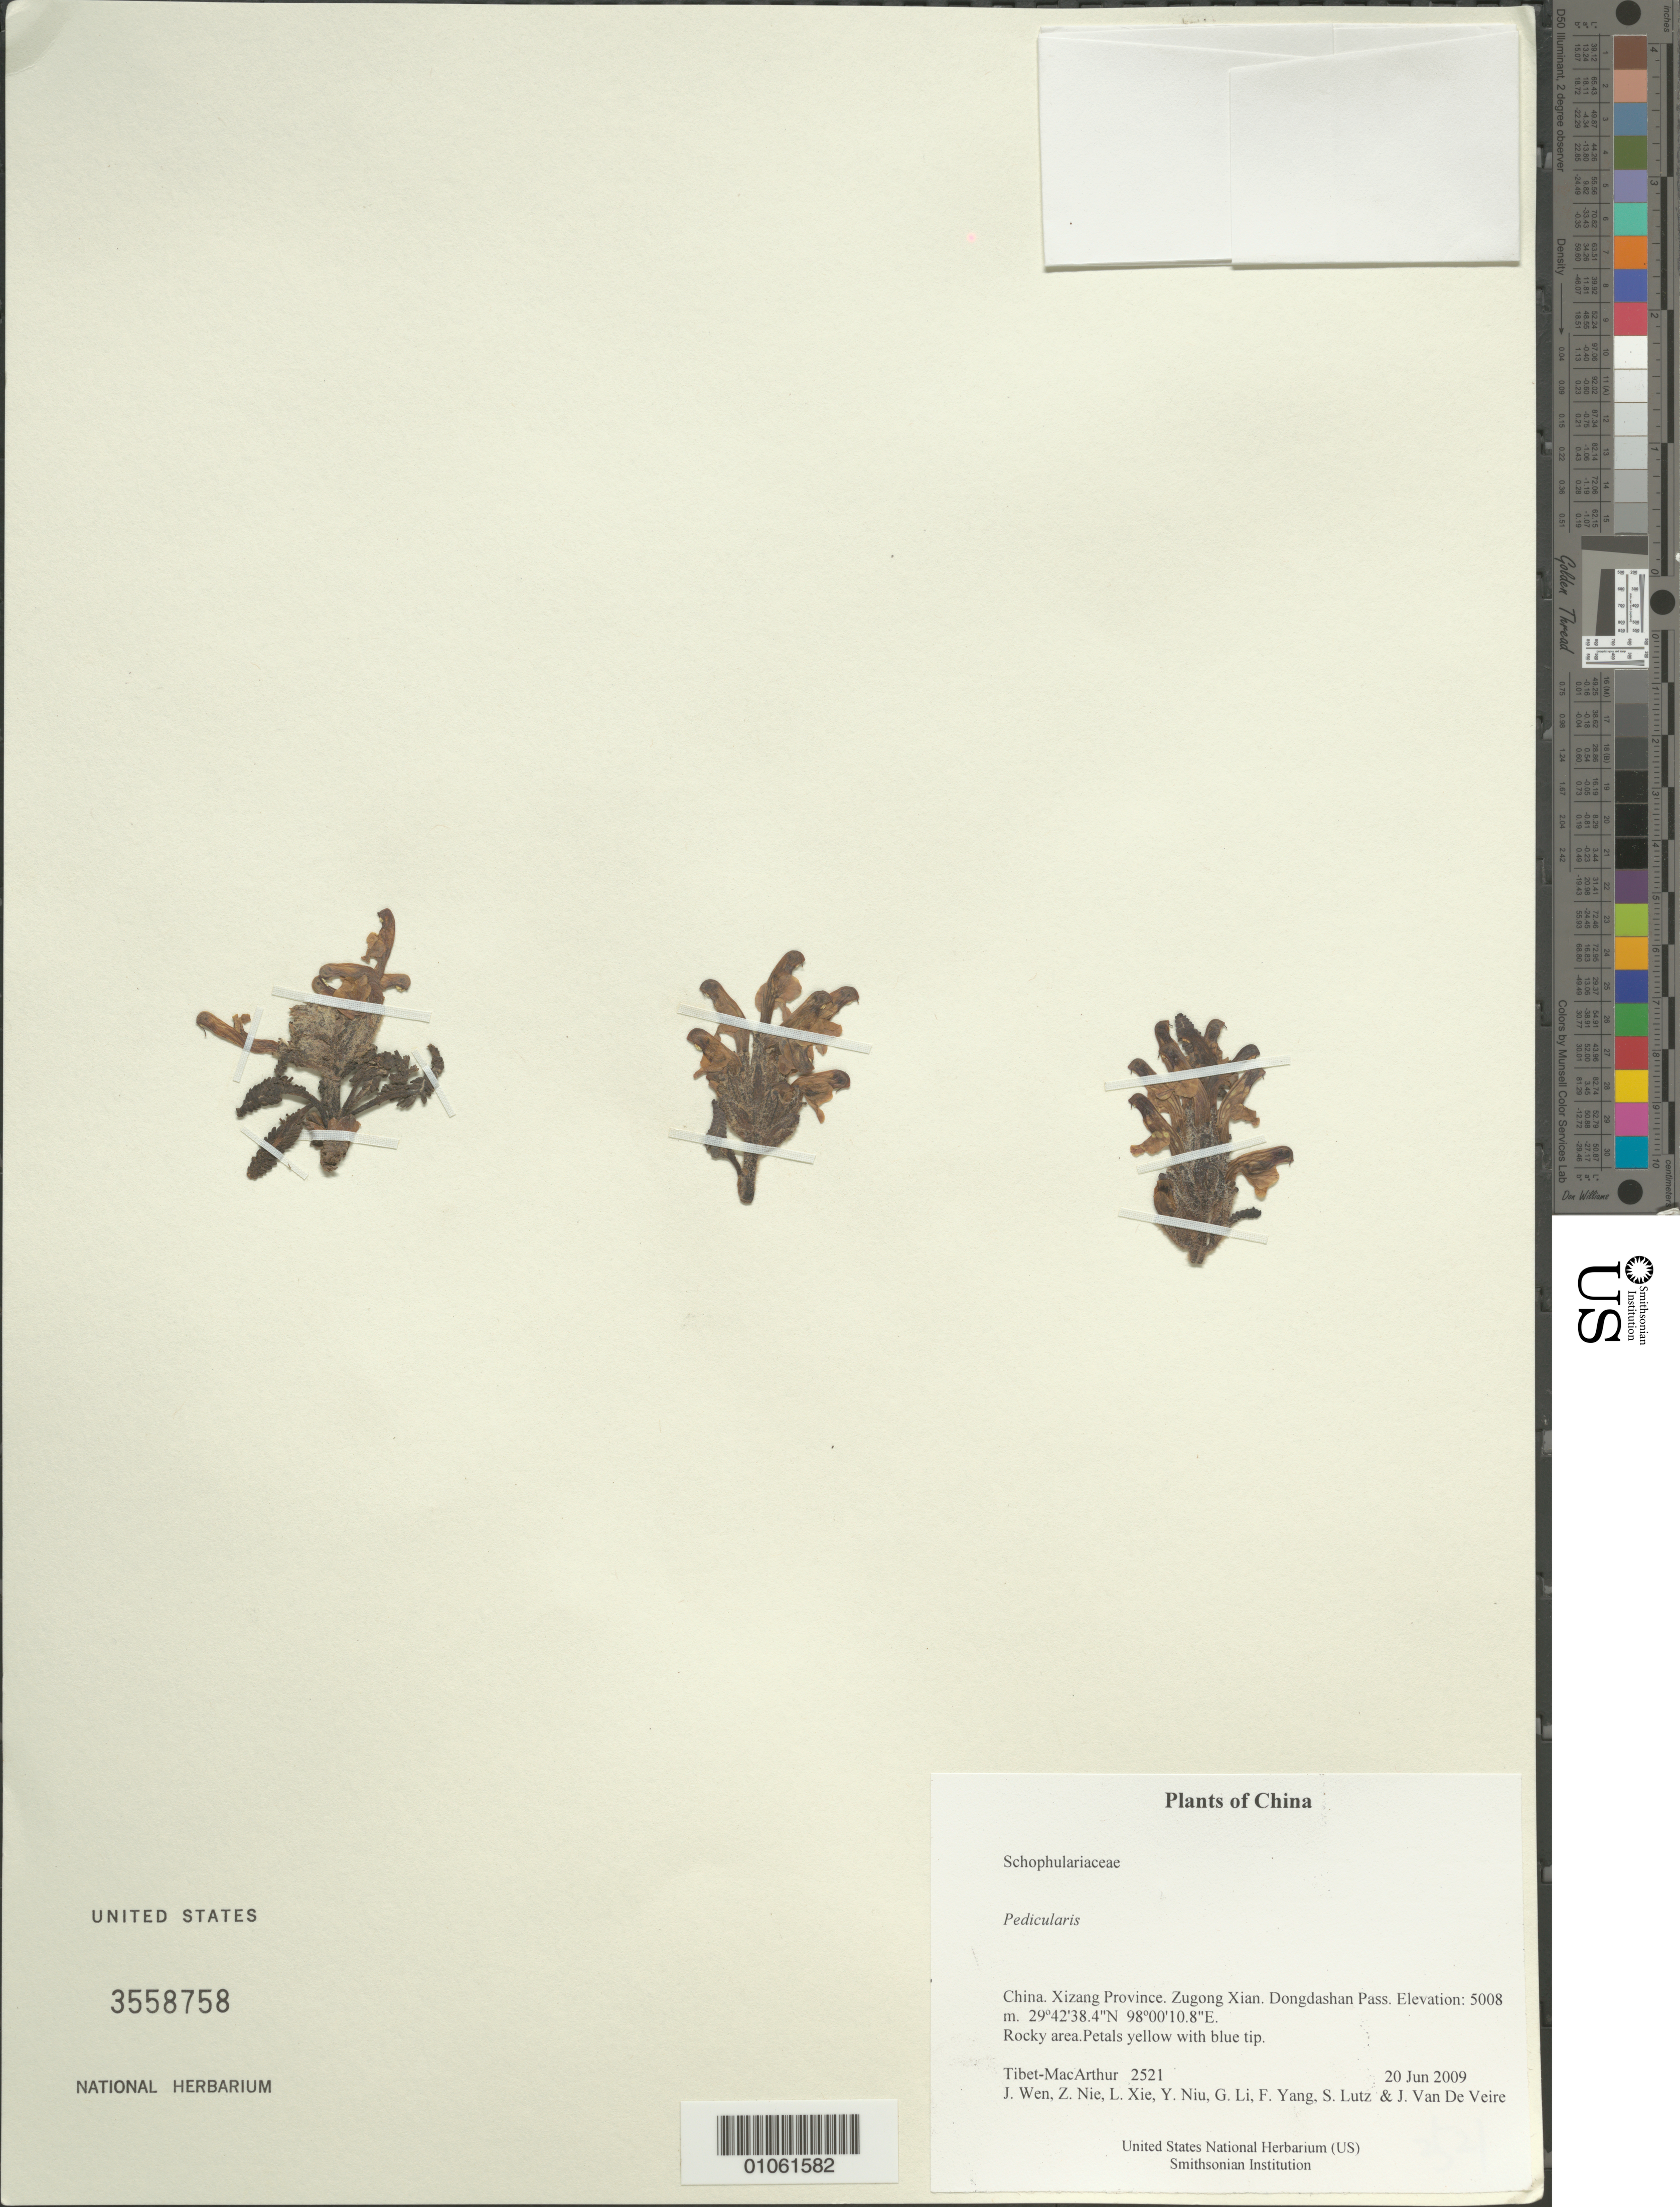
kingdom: Plantae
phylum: Tracheophyta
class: Magnoliopsida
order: Lamiales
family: Orobanchaceae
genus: Pedicularis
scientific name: Pedicularis sp.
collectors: Tibet-MacArthur, J. Wen, Z. Nie, L. Xie, Y. Niu, G. Li, F. Yang, S. Lutz & J. Van De Veire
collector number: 2521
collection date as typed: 20 Jun 2009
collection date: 2009-06-20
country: China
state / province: Xizang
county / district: Zugong Xian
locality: Dongdashan Pass.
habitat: Rocky area.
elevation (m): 5008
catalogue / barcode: US 3558758